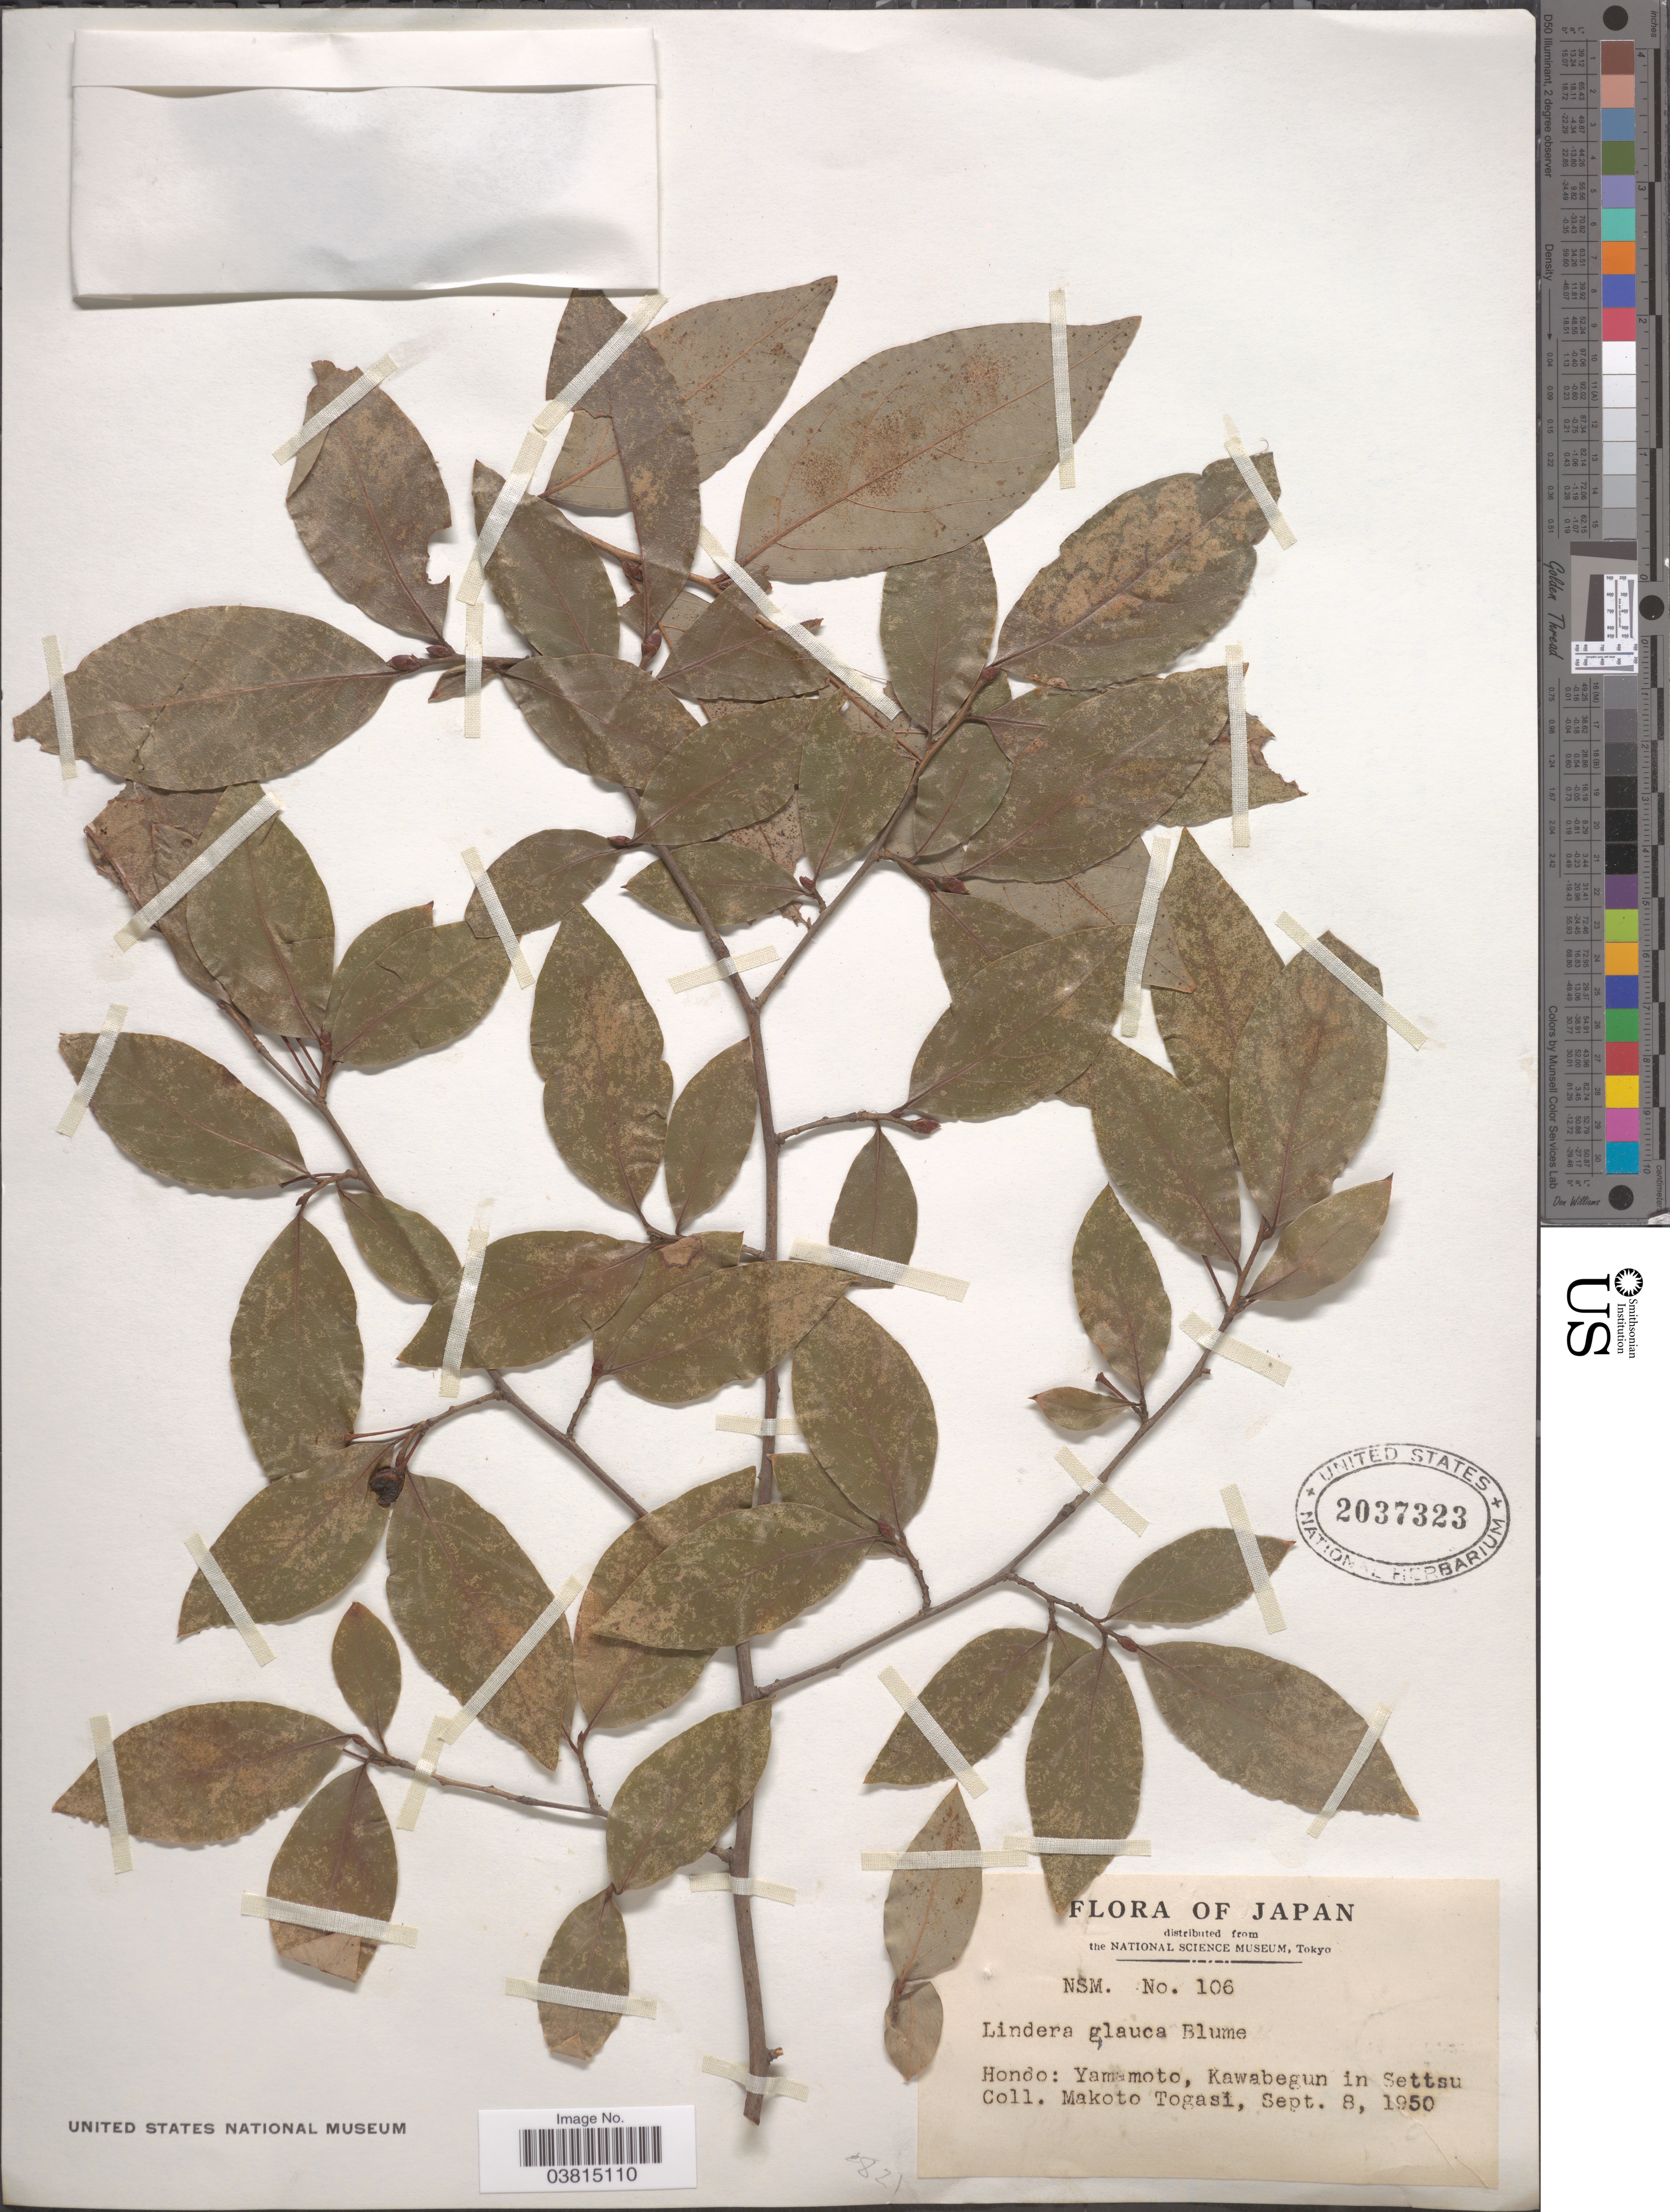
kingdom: Plantae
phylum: Tracheophyta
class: Magnoliopsida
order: Laurales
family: Lauraceae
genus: Lindera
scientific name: Lindera glauca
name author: (Siebold & Zucc.) Blume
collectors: M. Togasi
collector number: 106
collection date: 1950-09-08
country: Japan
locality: Hondo: Yamamoto, Kawabegun in Settsu.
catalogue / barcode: US 2037323